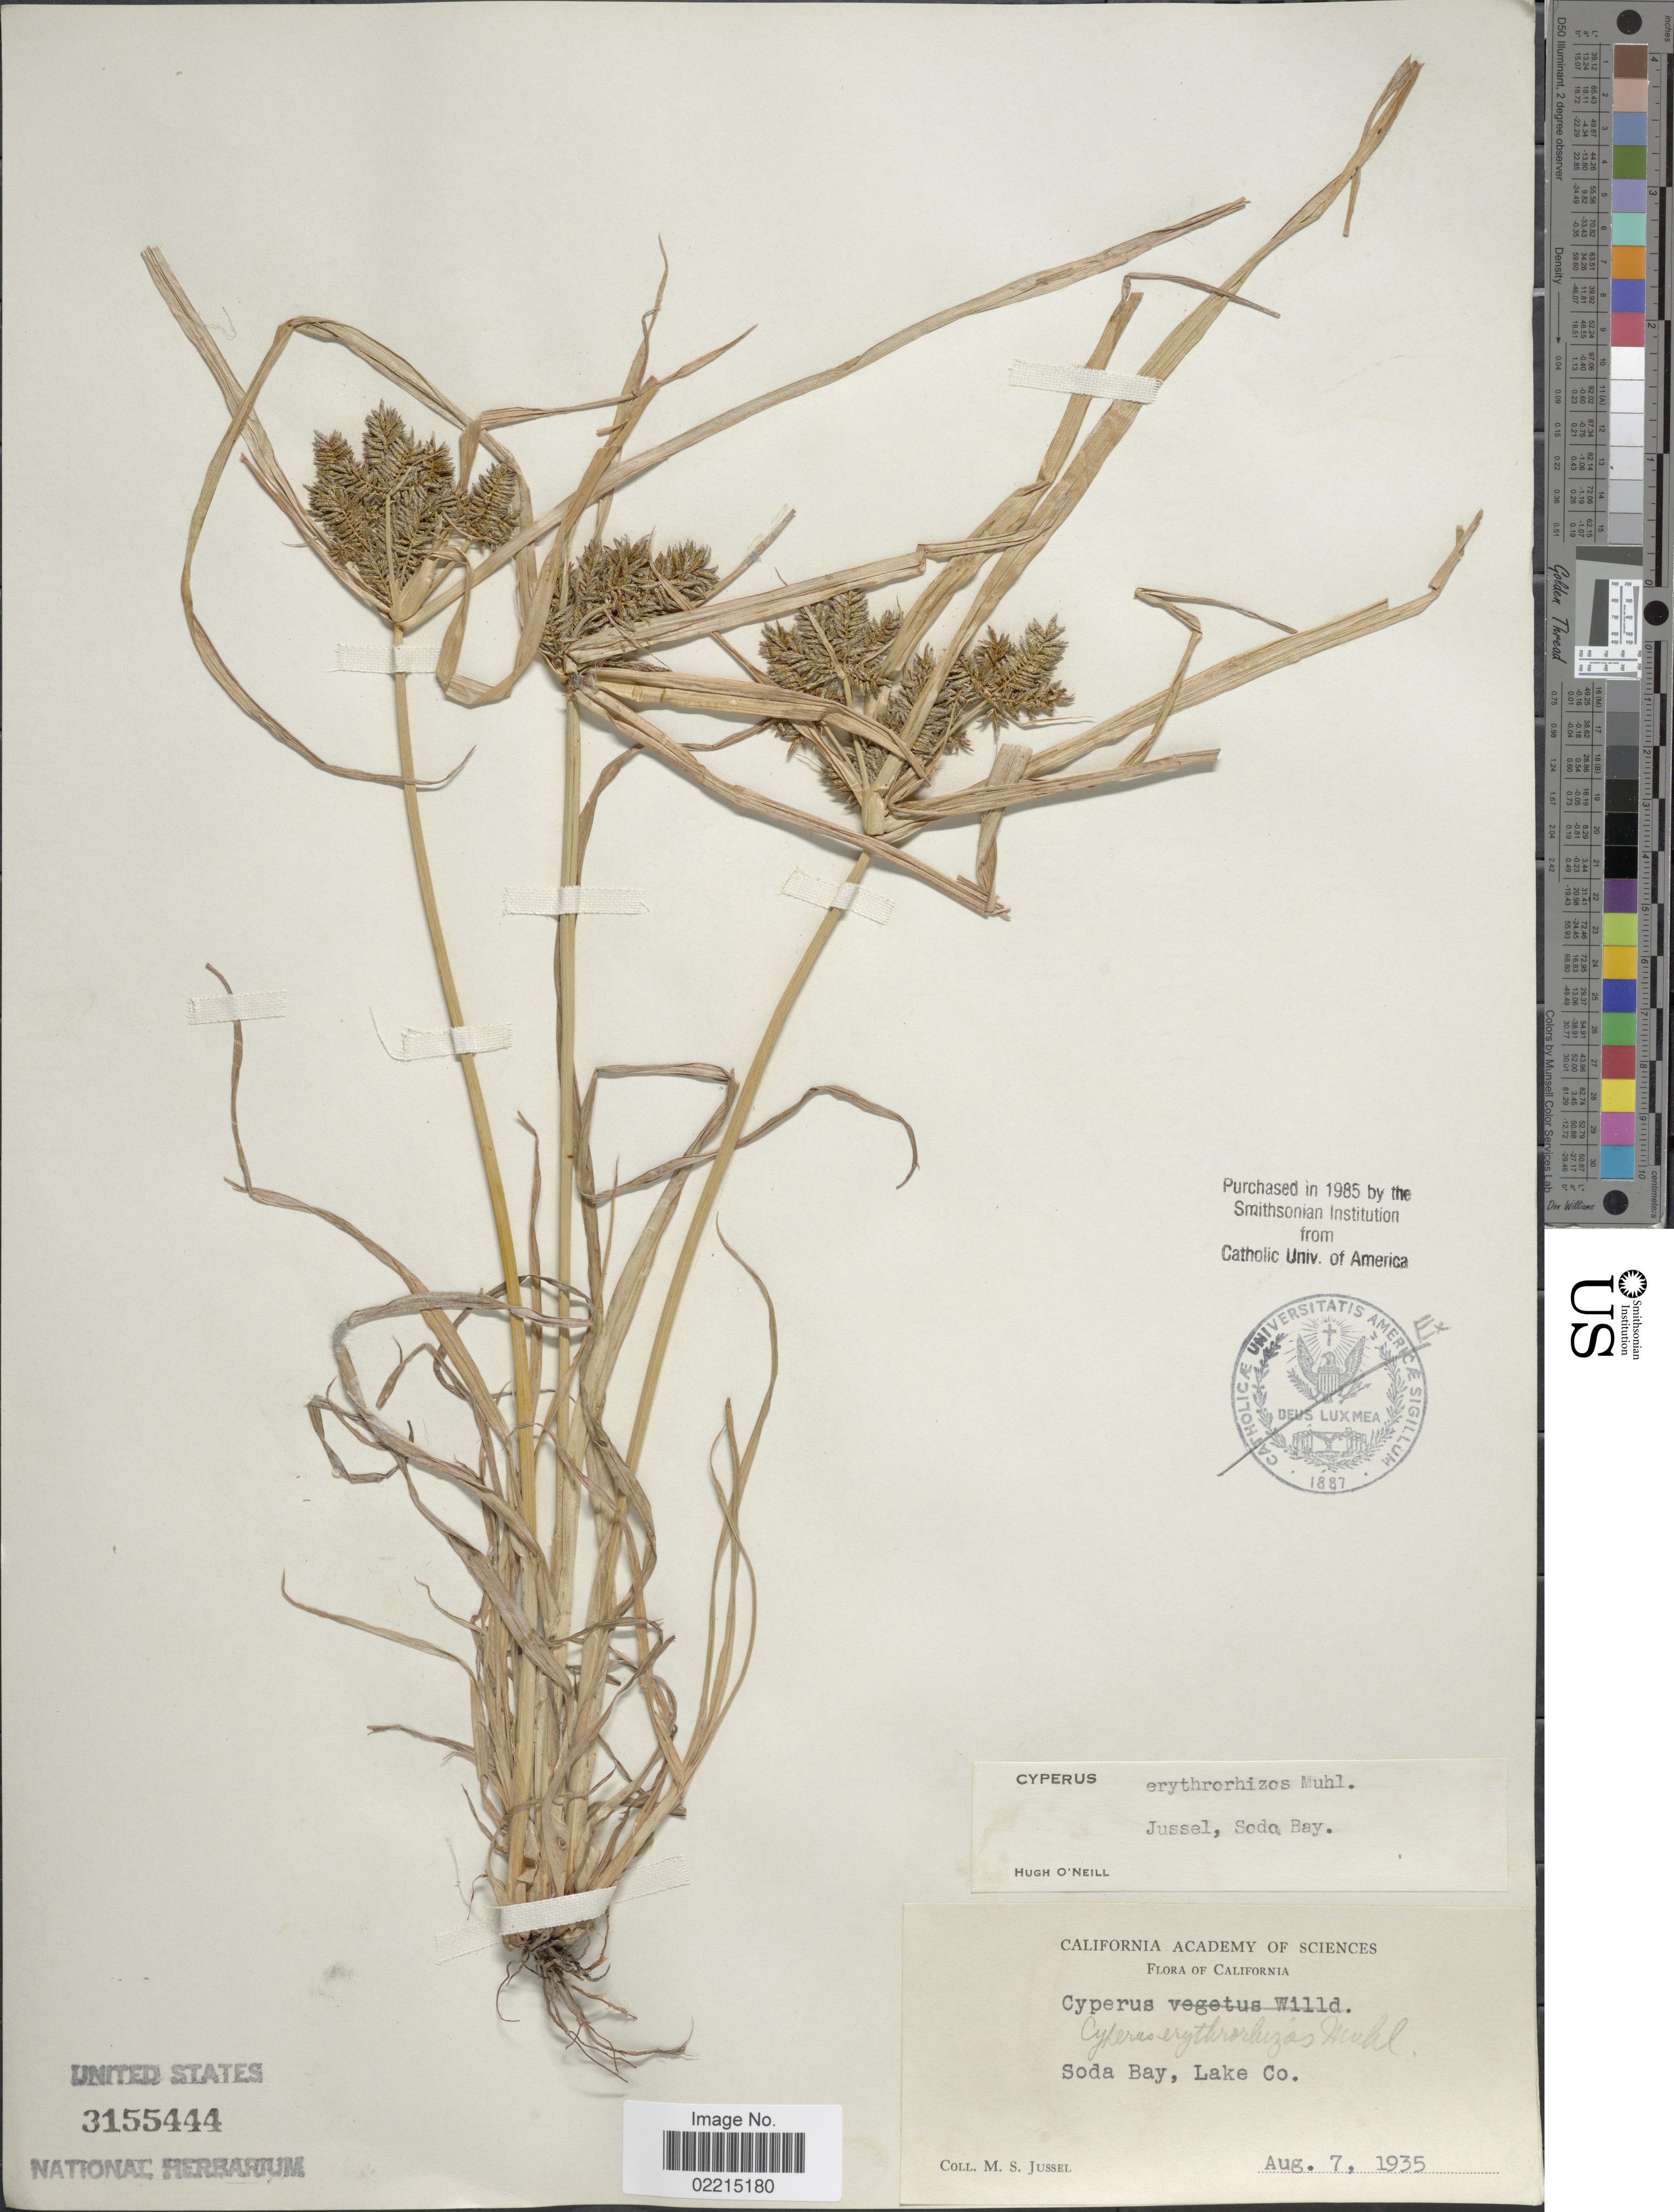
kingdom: Plantae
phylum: Tracheophyta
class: Liliopsida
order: Poales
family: Cyperaceae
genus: Cyperus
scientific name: Cyperus erythrorhizos Muhl.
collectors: M. Jussel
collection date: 1935-08-07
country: United States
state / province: California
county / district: Lake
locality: Soda Bay, Lake Co.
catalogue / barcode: US 3155444